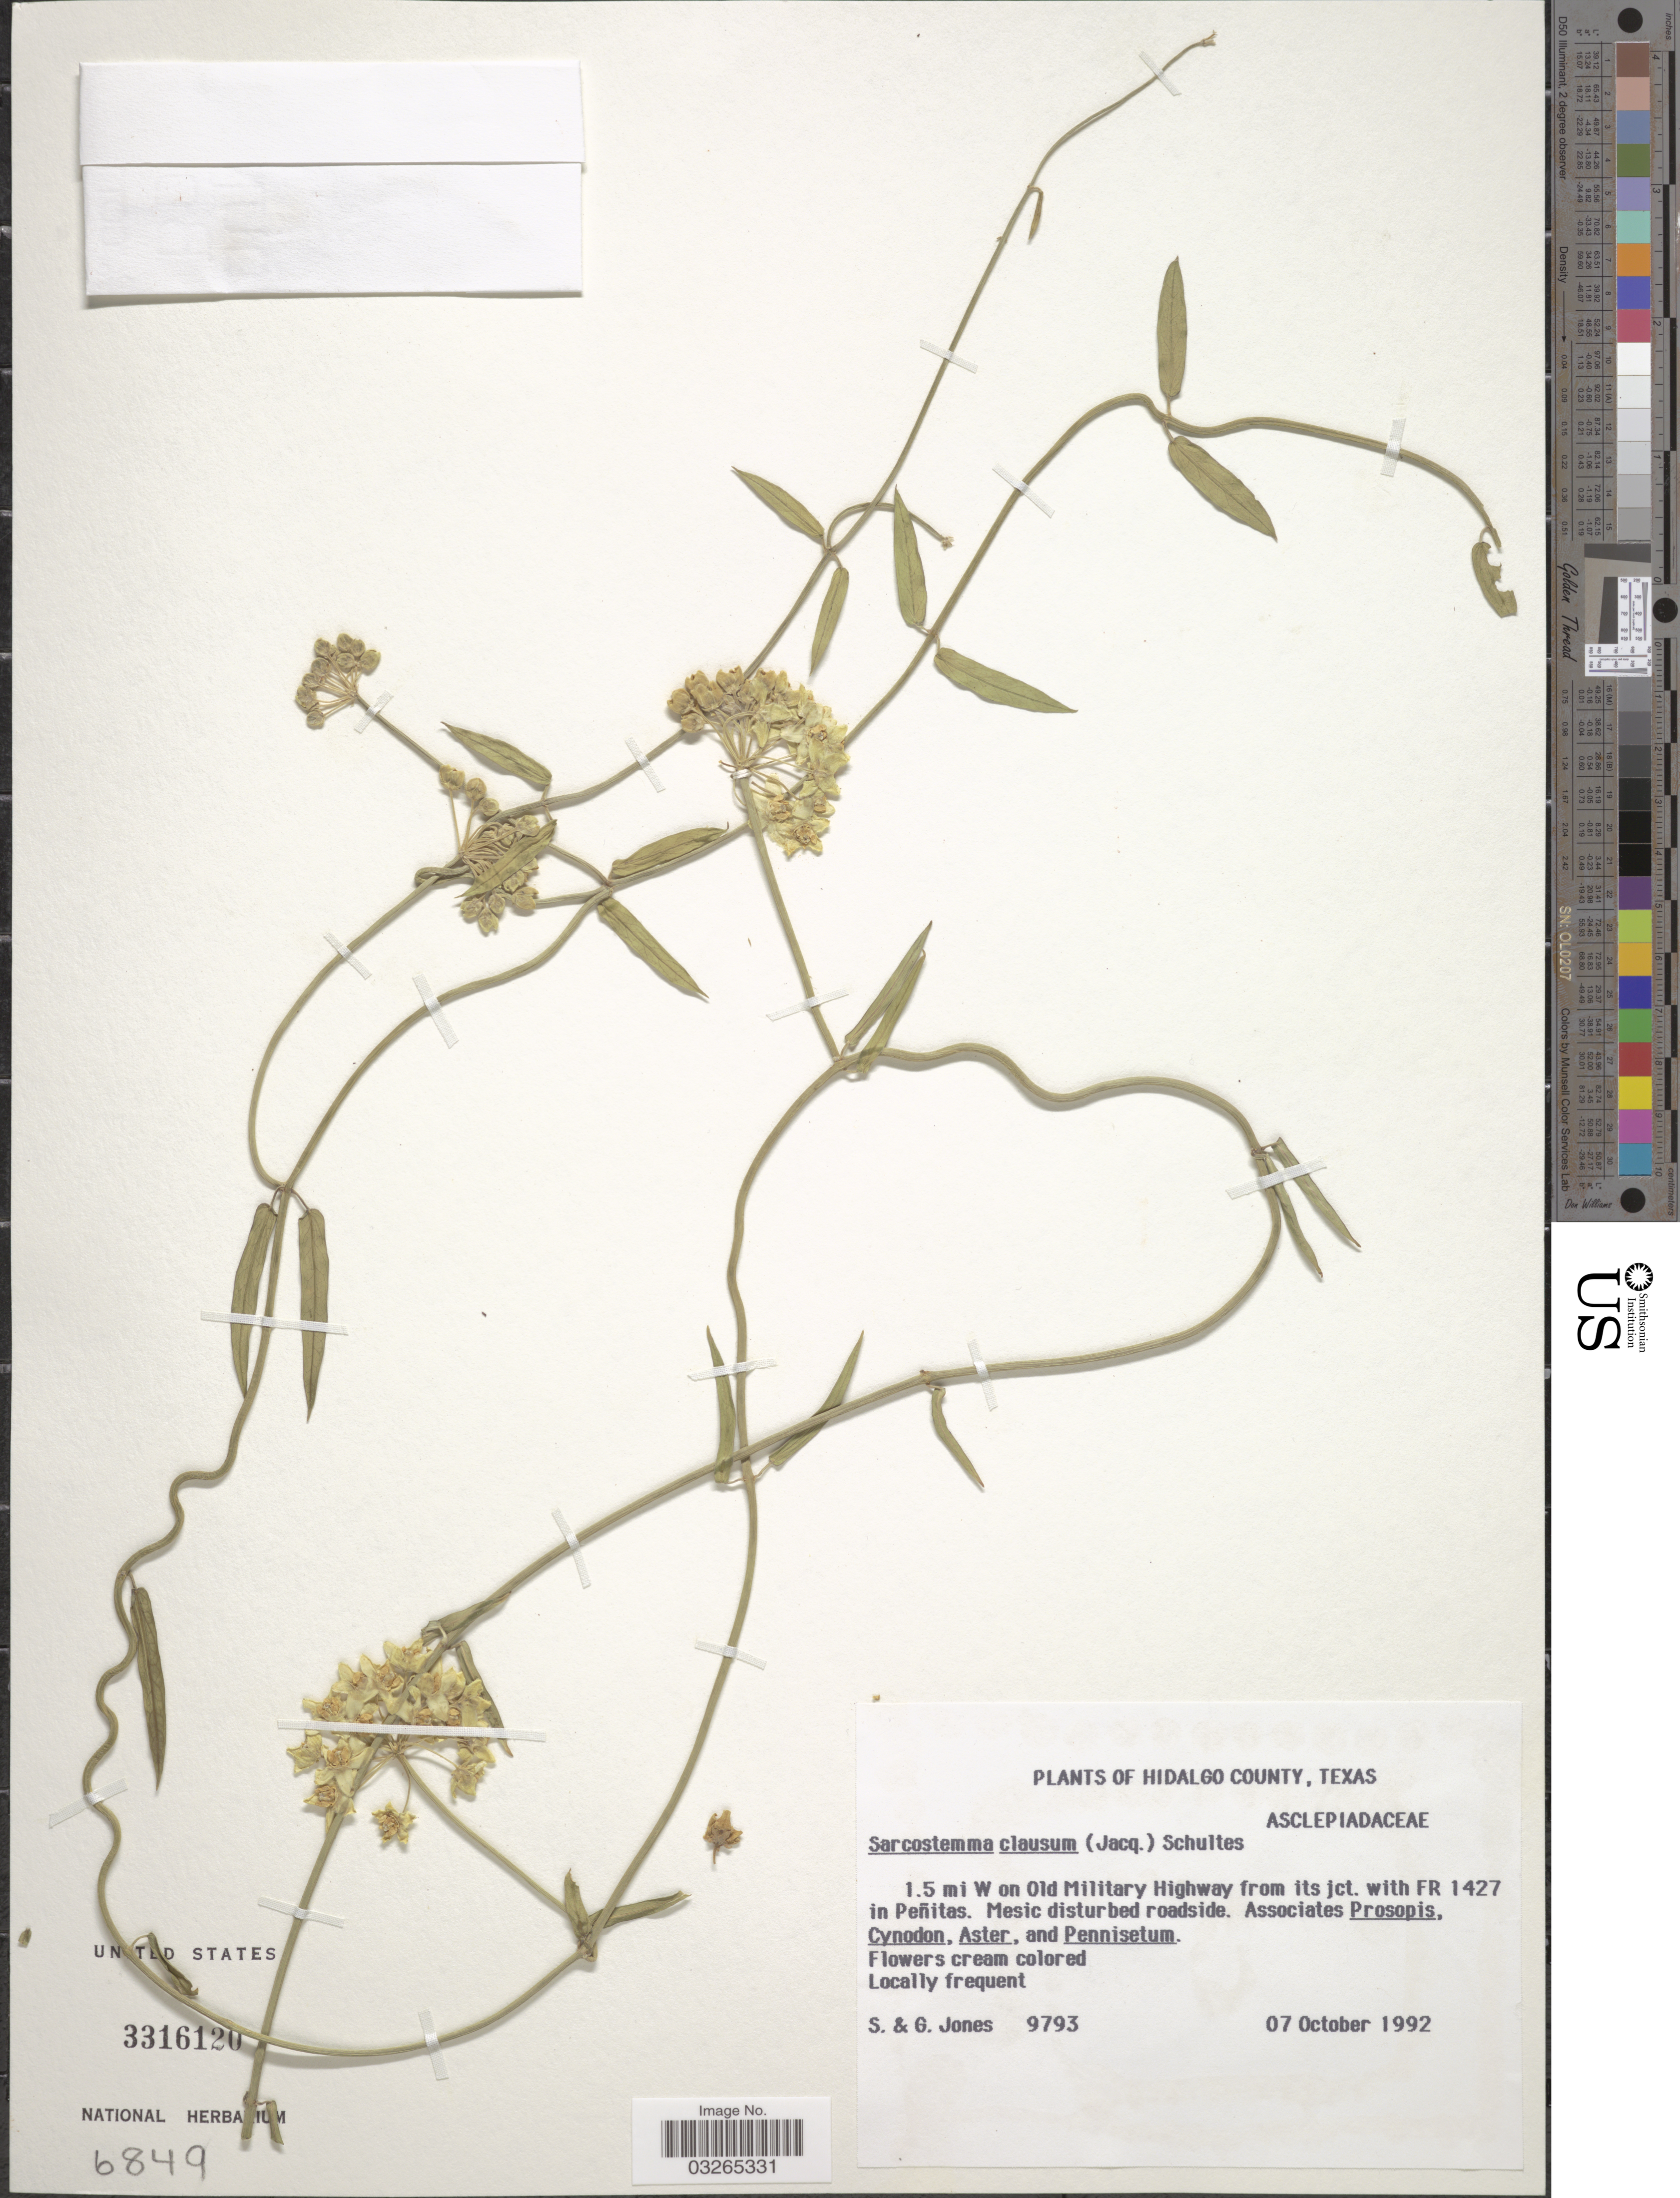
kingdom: Plantae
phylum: Tracheophyta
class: Magnoliopsida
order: Gentianales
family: Apocynaceae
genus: Sarcostemma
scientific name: Sarcostemma clausum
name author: (Jacq.) Schult.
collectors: S. Jones & G. Jones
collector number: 9793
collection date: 1992-10-07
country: United States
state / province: Texas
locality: Hidalgo County. 1.5 mi W on Old Military Highway from its jct. with FR 1427 in Peñitas.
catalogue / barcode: US 3316120